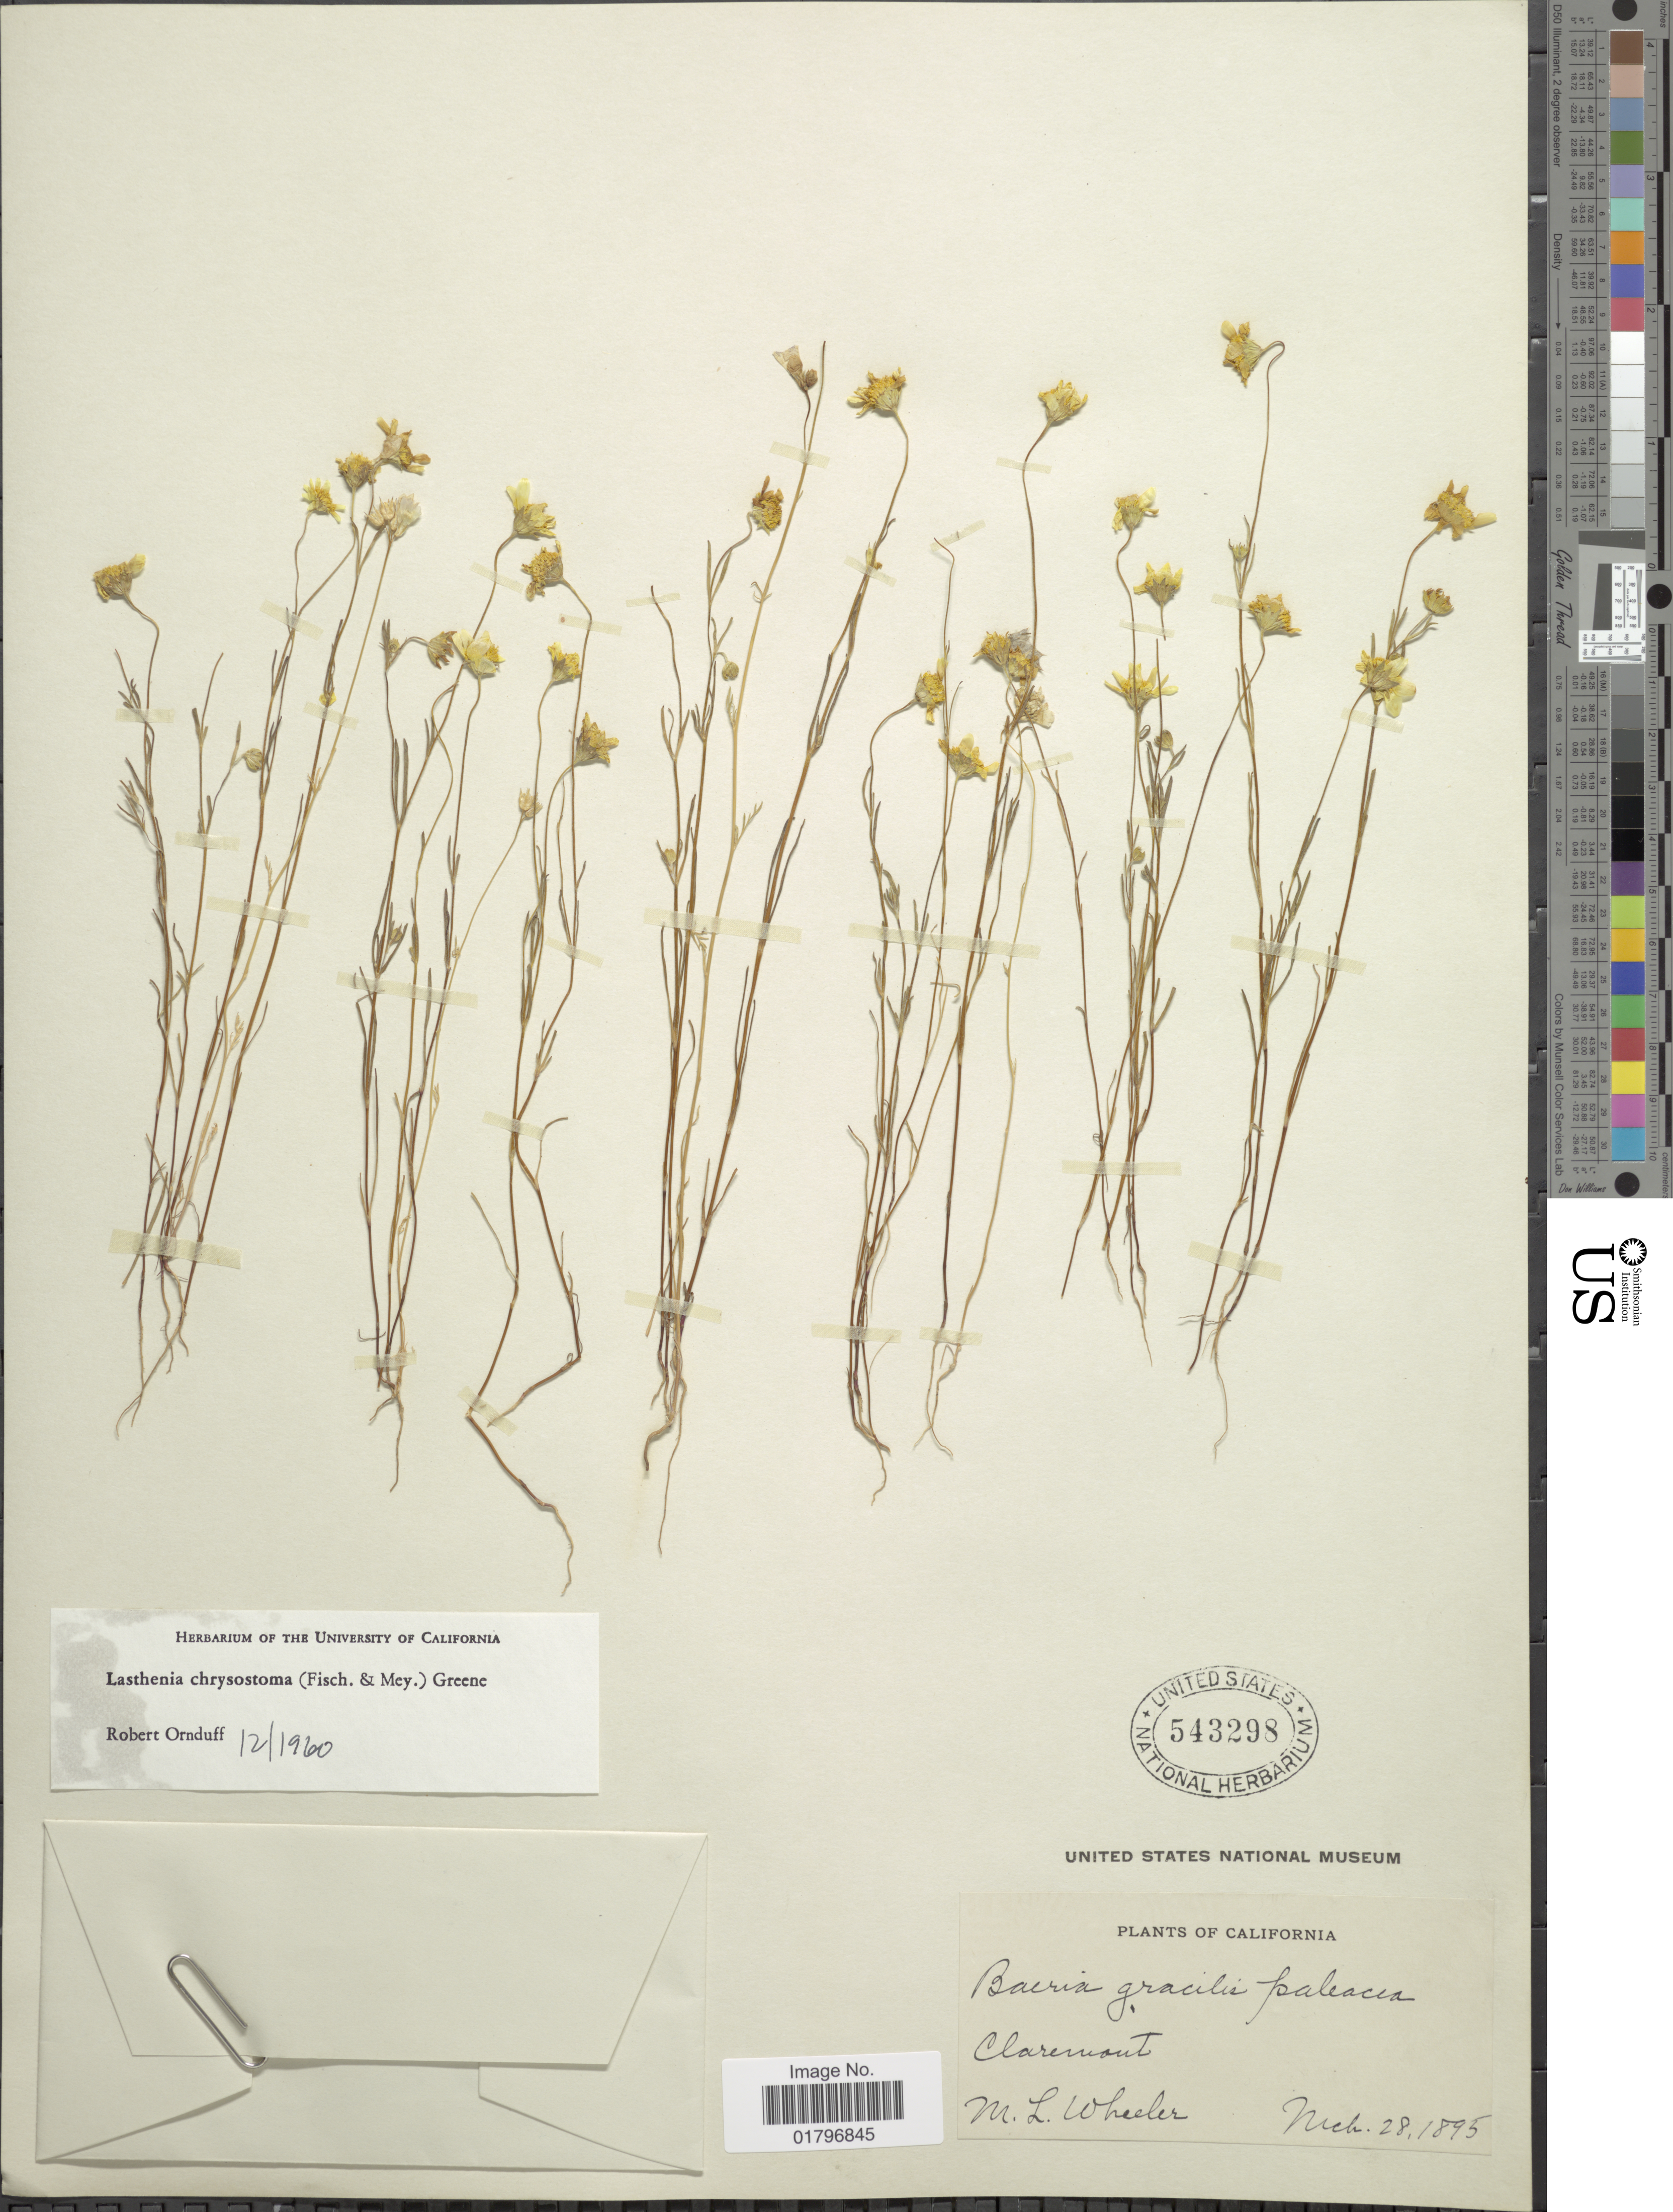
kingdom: Plantae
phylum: Tracheophyta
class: Magnoliopsida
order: Asterales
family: Asteraceae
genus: Lasthenia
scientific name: Lasthenia chrysostoma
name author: (Fisch. & C.A. Mey.) Greene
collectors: M. Wheeler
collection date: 1895-03-28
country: United States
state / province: California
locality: Claremont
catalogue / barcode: US 543298